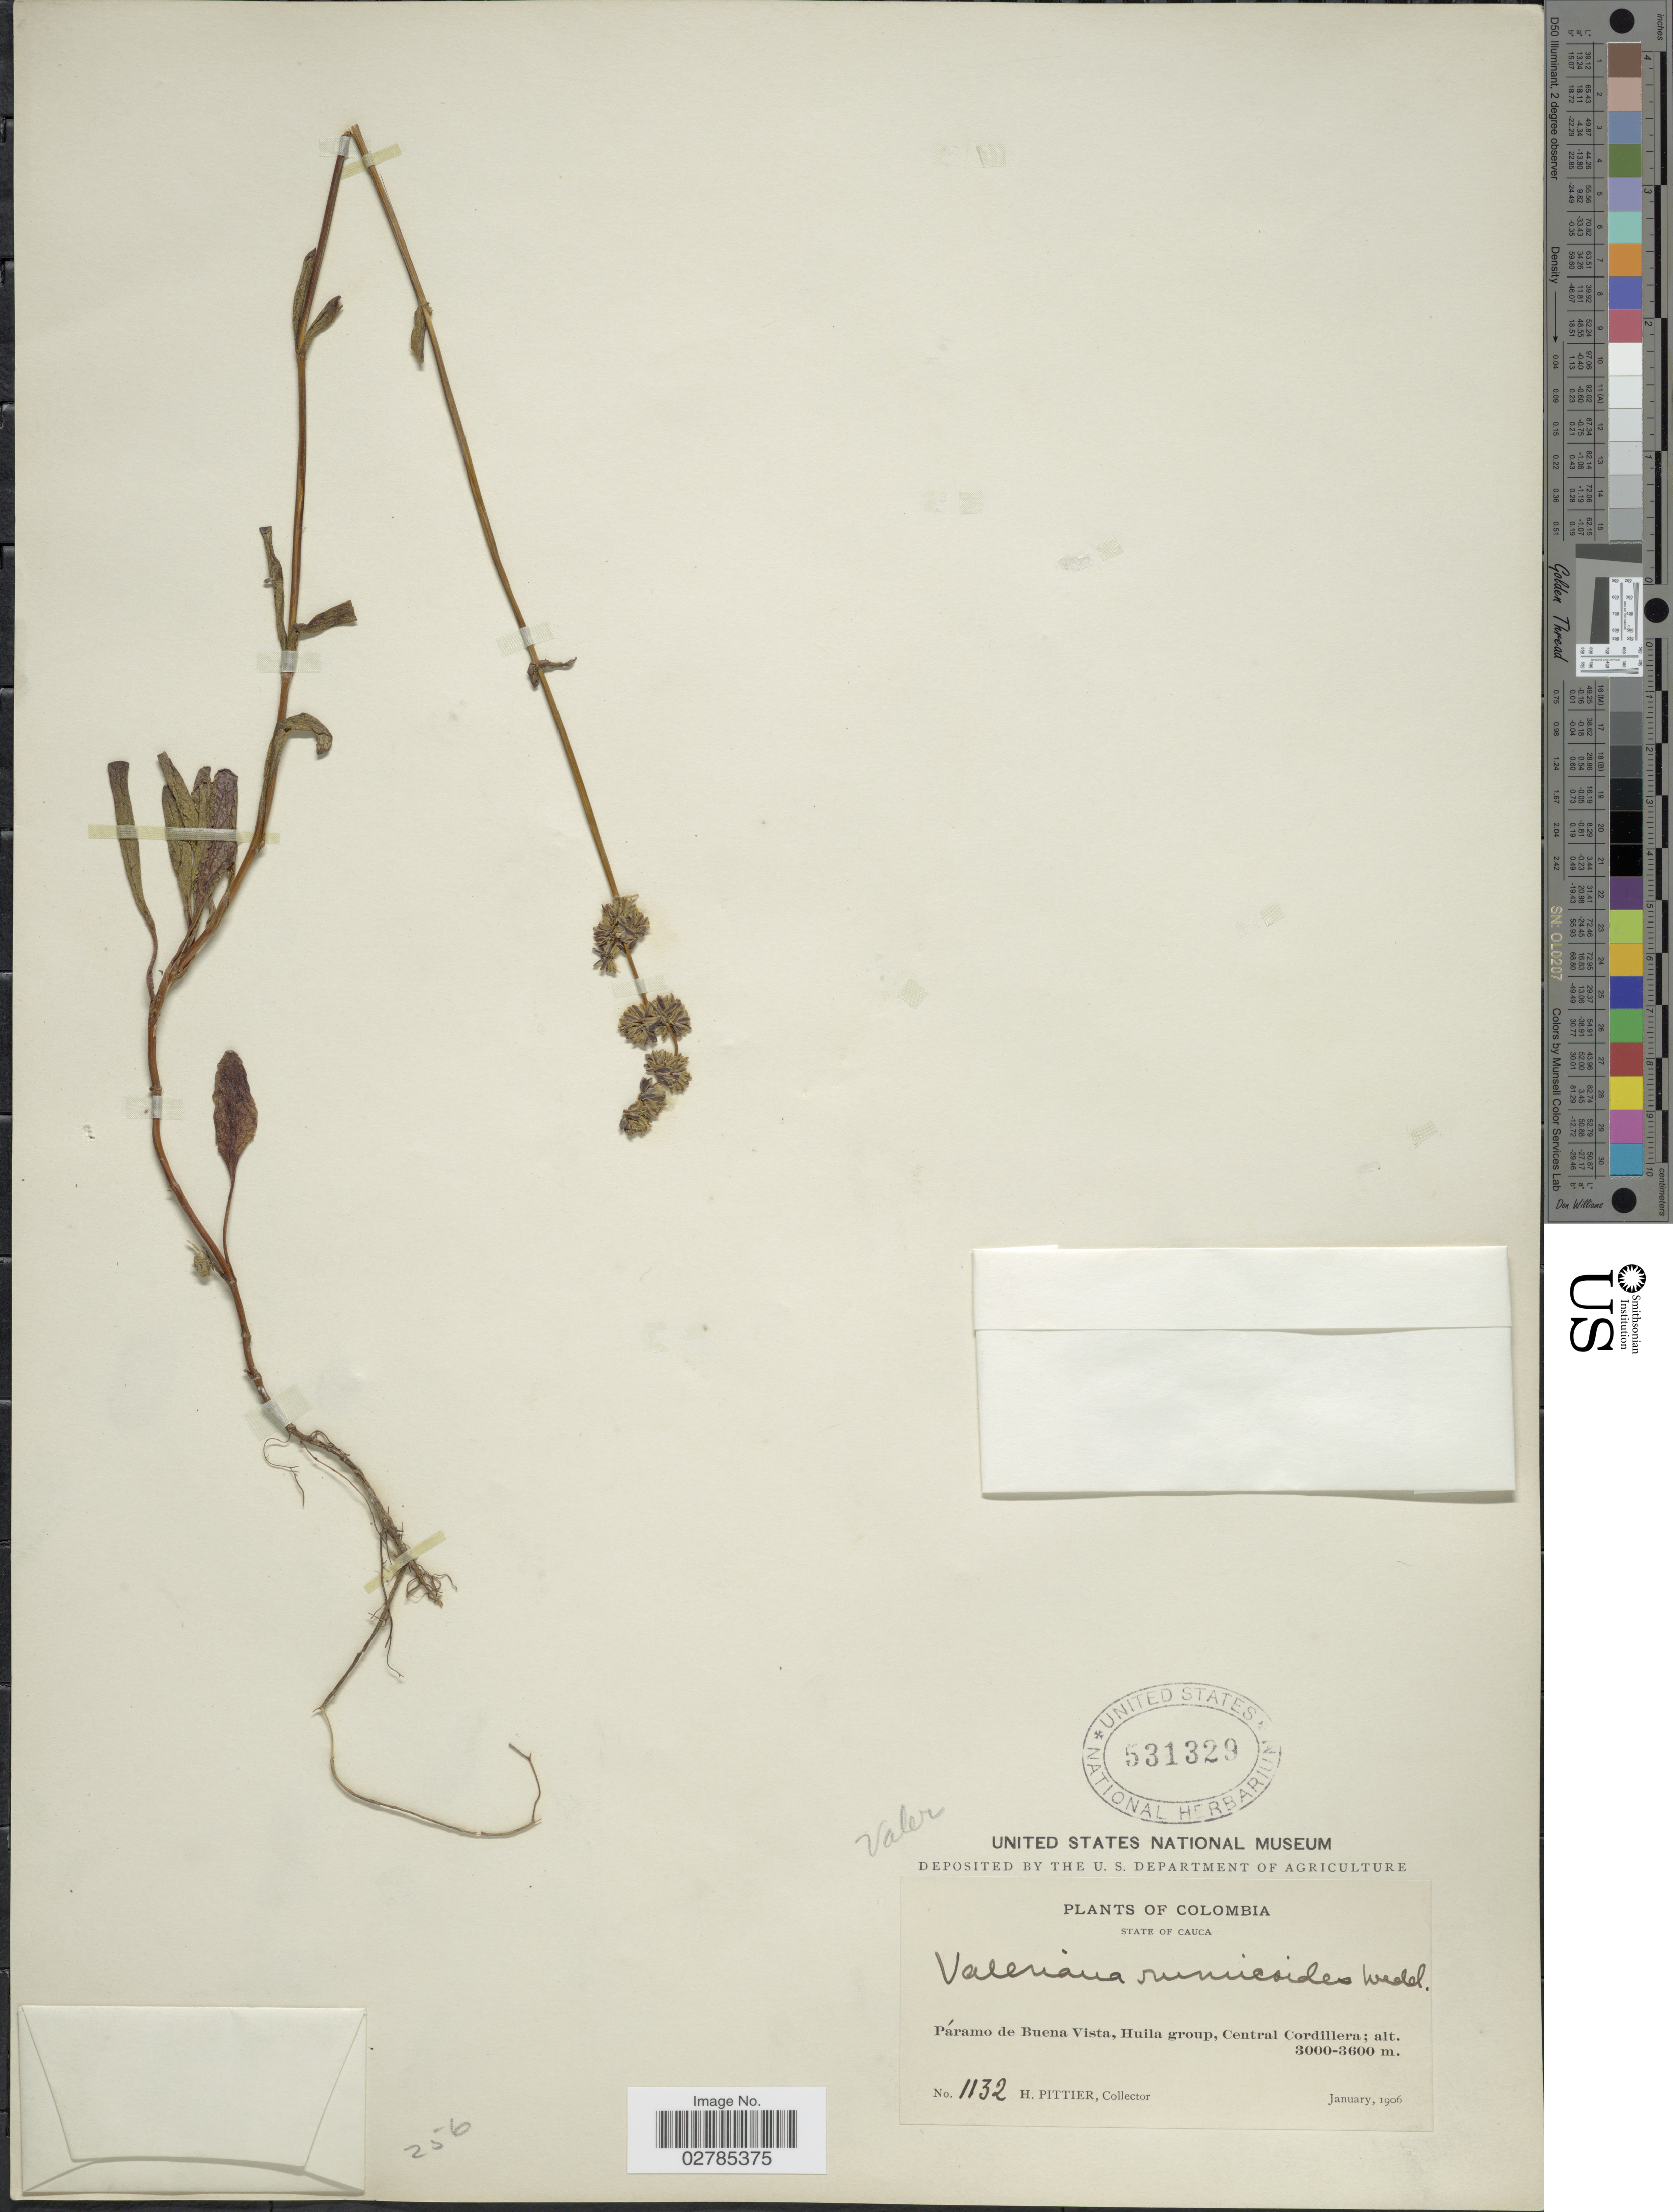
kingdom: Plantae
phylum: Tracheophyta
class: Magnoliopsida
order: Dipsacales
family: Caprifoliaceae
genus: Valeriana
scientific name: Valeriana rumicoides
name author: Wedd.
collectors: H. F. Pittier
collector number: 1132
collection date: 1906-01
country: Colombia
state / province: Cauca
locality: Páramo de Buena Vista, Huila group, Central Cordillera.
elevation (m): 3000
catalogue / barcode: US 531329